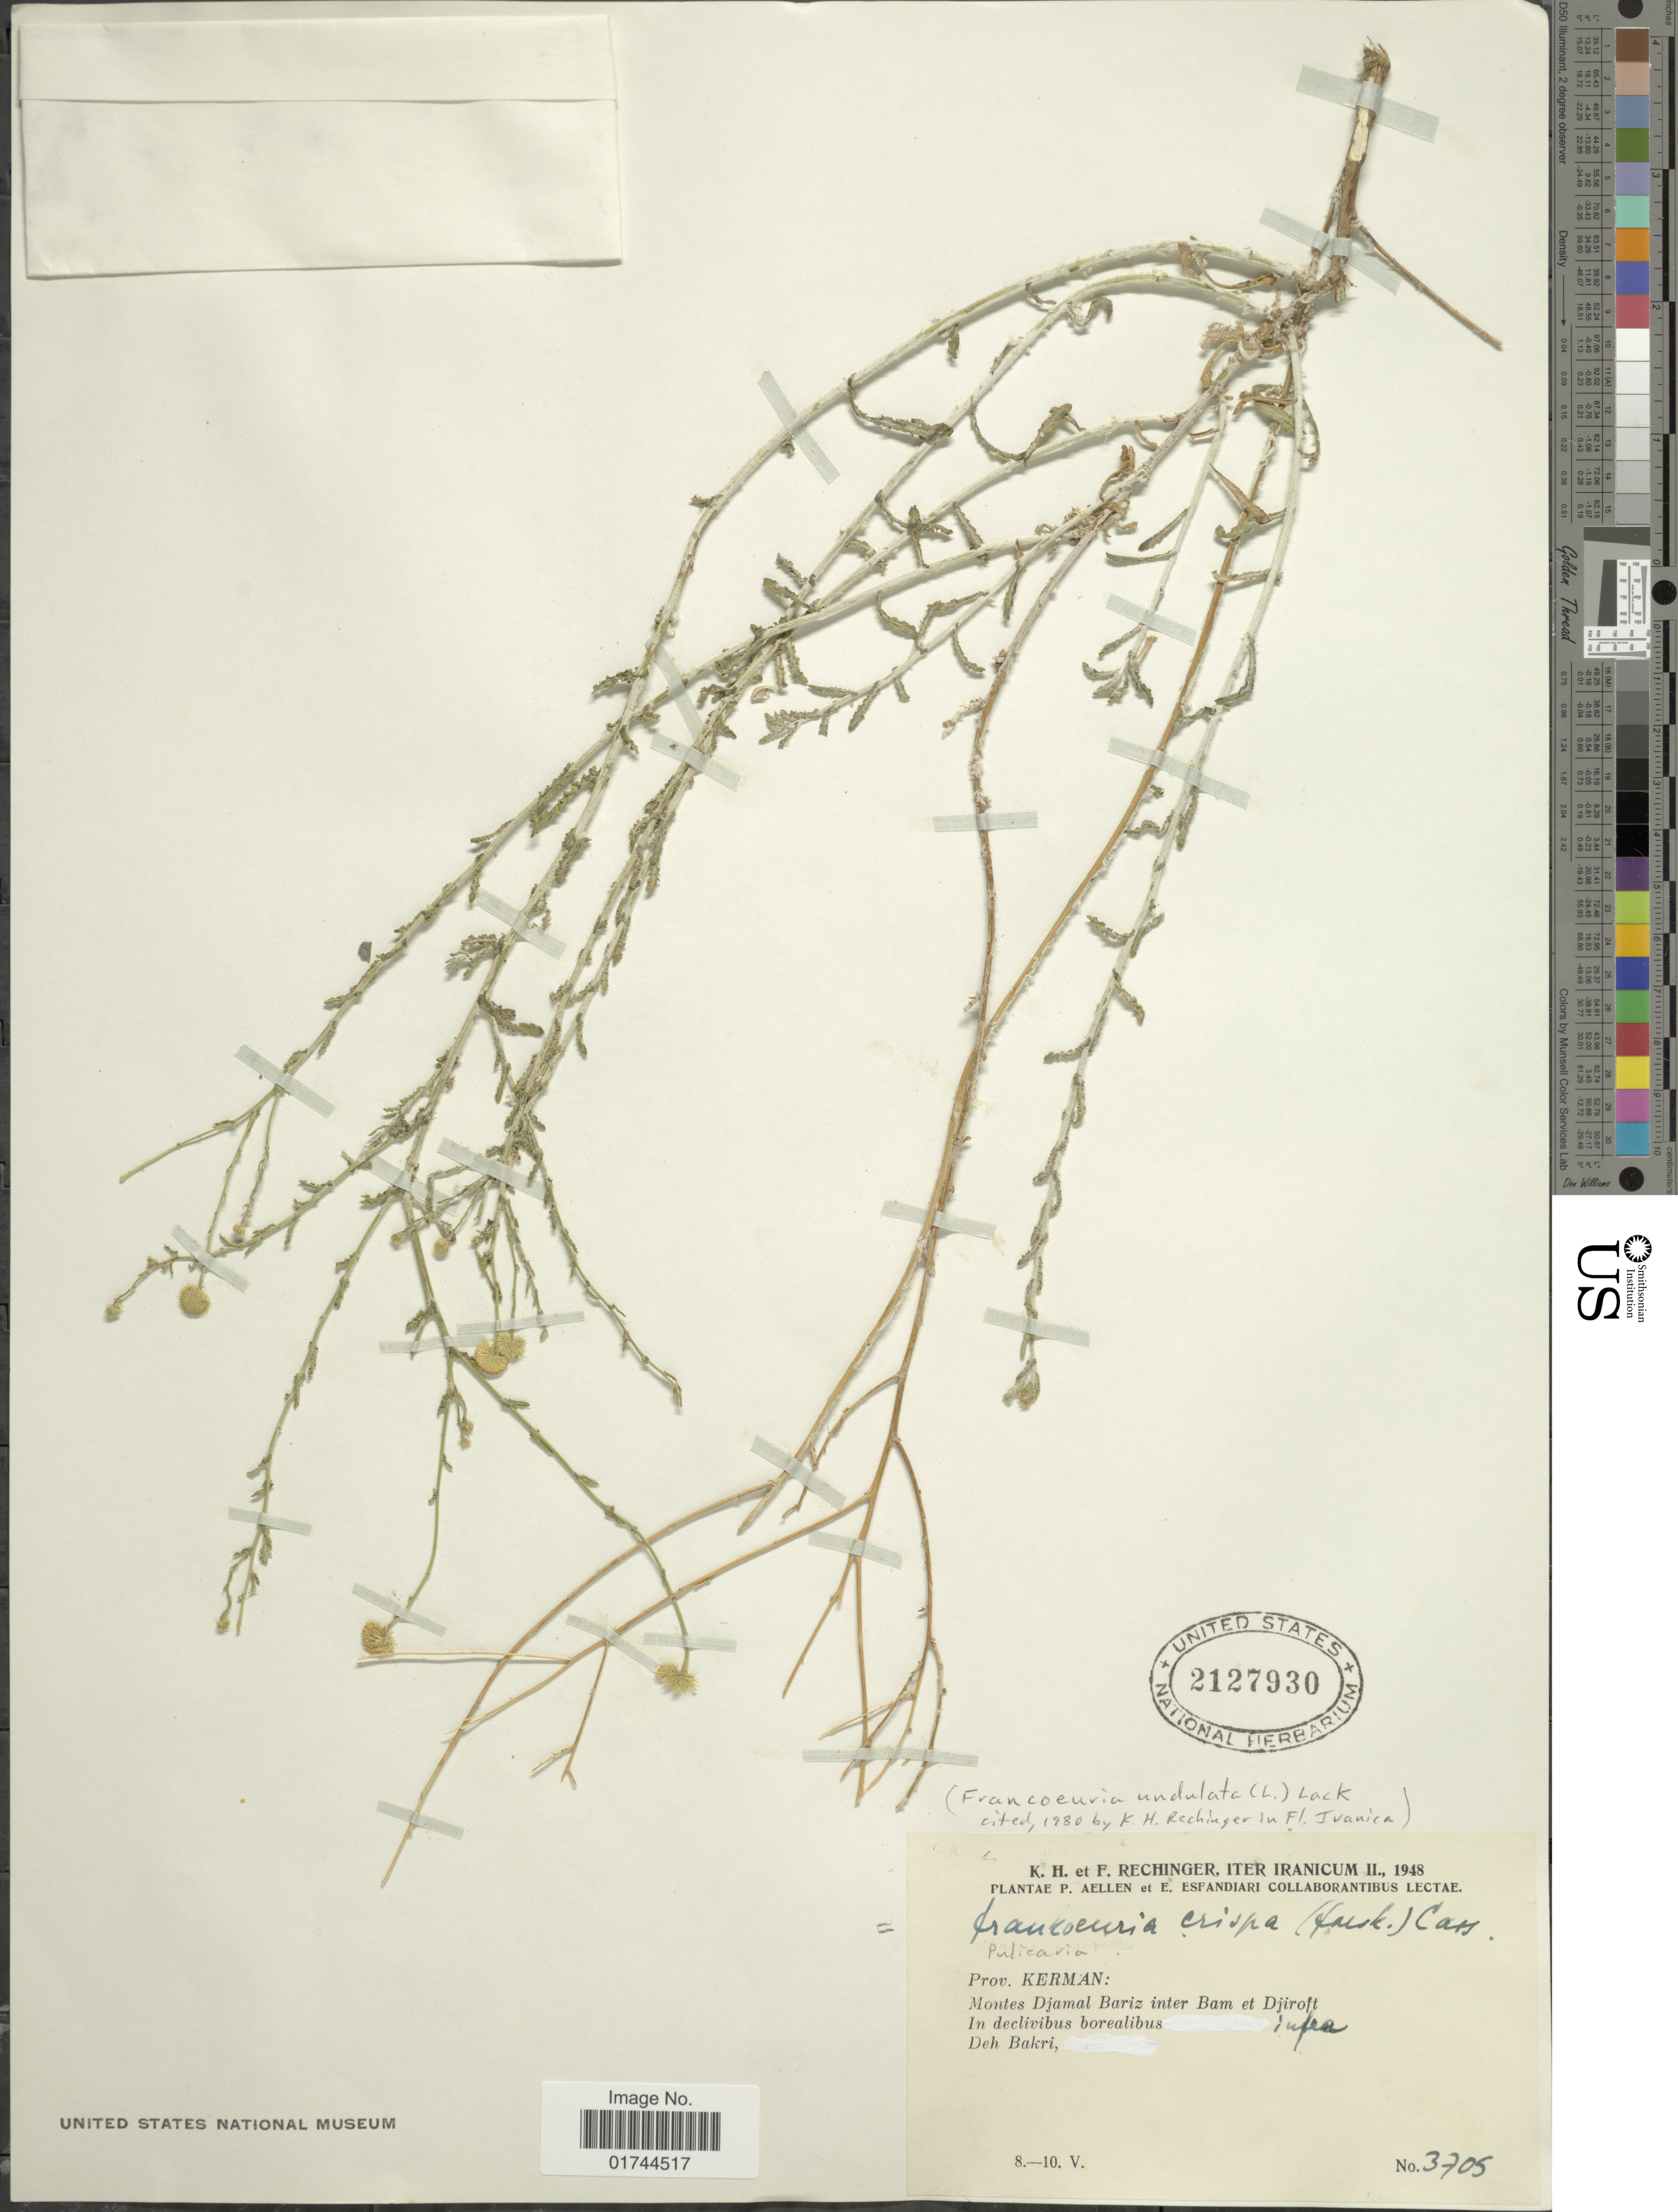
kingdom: Plantae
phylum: Tracheophyta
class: Magnoliopsida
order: Asterales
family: Asteraceae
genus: Pulicaria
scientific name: Pulicaria crispa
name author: Sch. Bip.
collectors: K. H. Rechinger & F. Rechinger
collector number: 3705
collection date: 1948-05-08/1948-05-10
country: Iran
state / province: Kerman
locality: Prov. Kerman: Montes Djamal Bariz inter Bam et Djirolt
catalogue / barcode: US 2127930